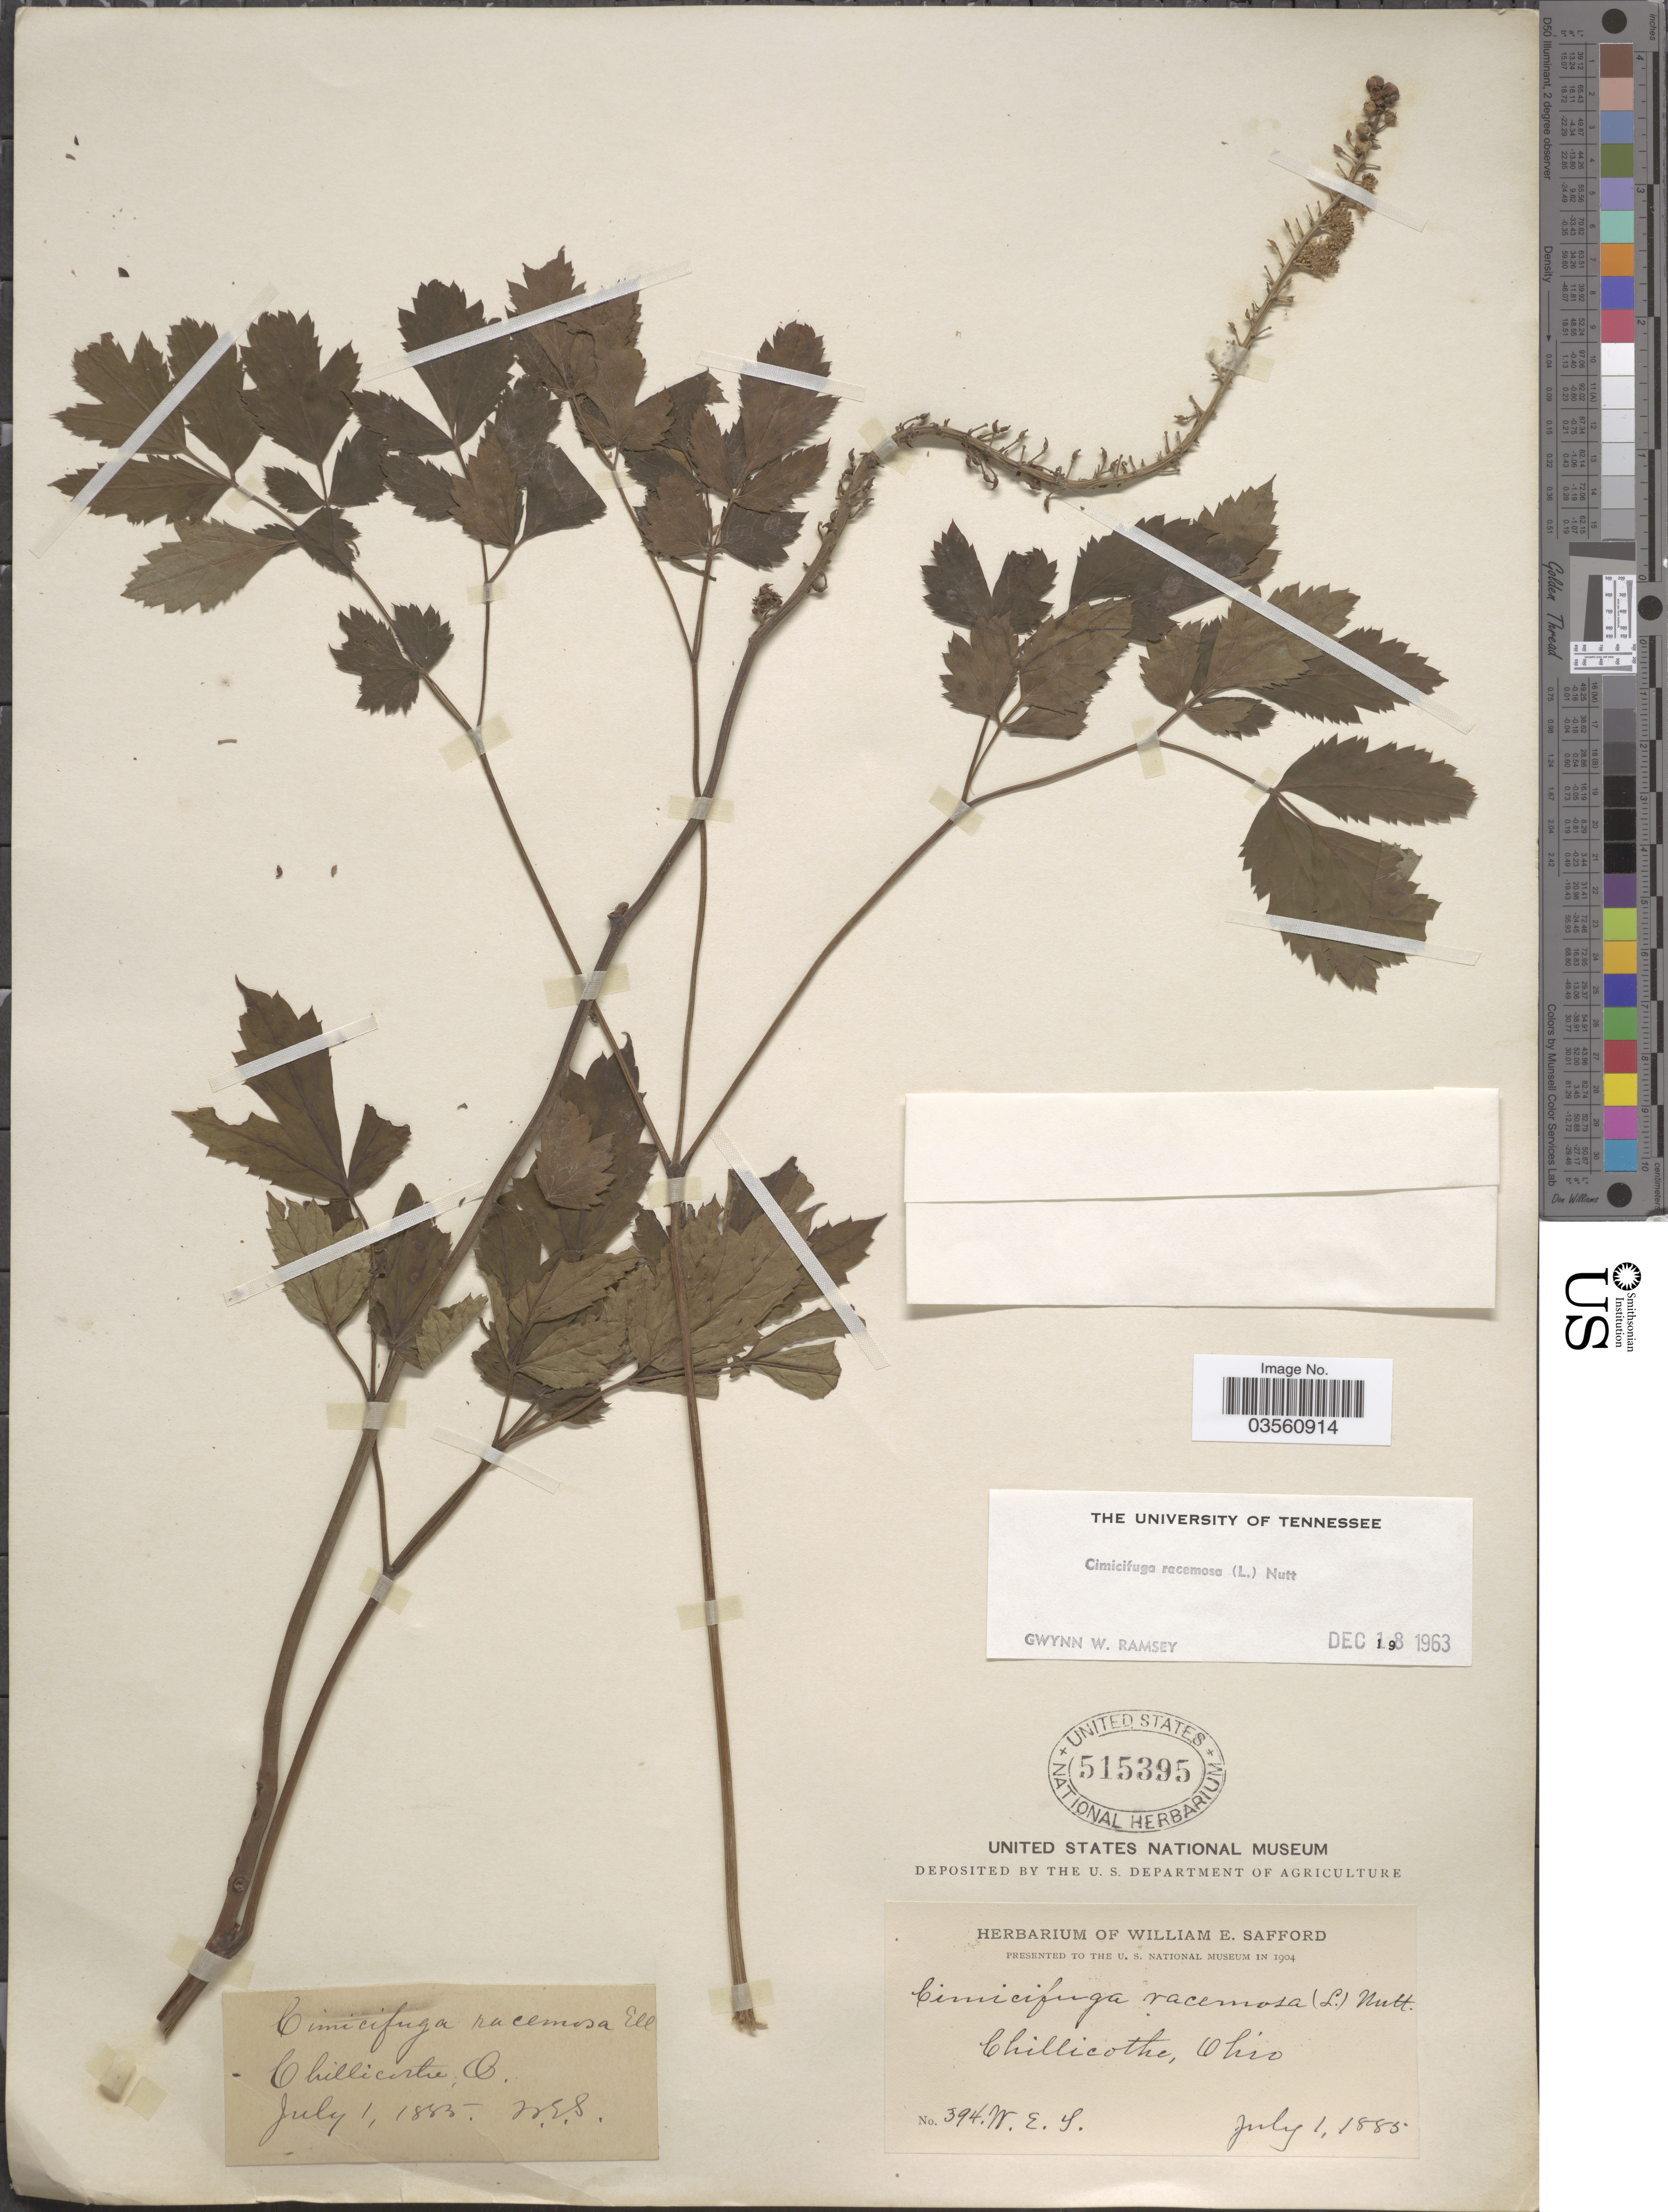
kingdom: Plantae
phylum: Tracheophyta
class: Magnoliopsida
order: Ranunculales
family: Ranunculaceae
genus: Actaea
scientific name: Actaea racemosa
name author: L.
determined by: Strong, M. T., (US), Smithsonian Institution - National Museum of Natural History (UNITED STATES)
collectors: W. E. Safford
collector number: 394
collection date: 1885-07-01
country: United States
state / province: Ohio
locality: Chillicothe.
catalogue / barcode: US 515395